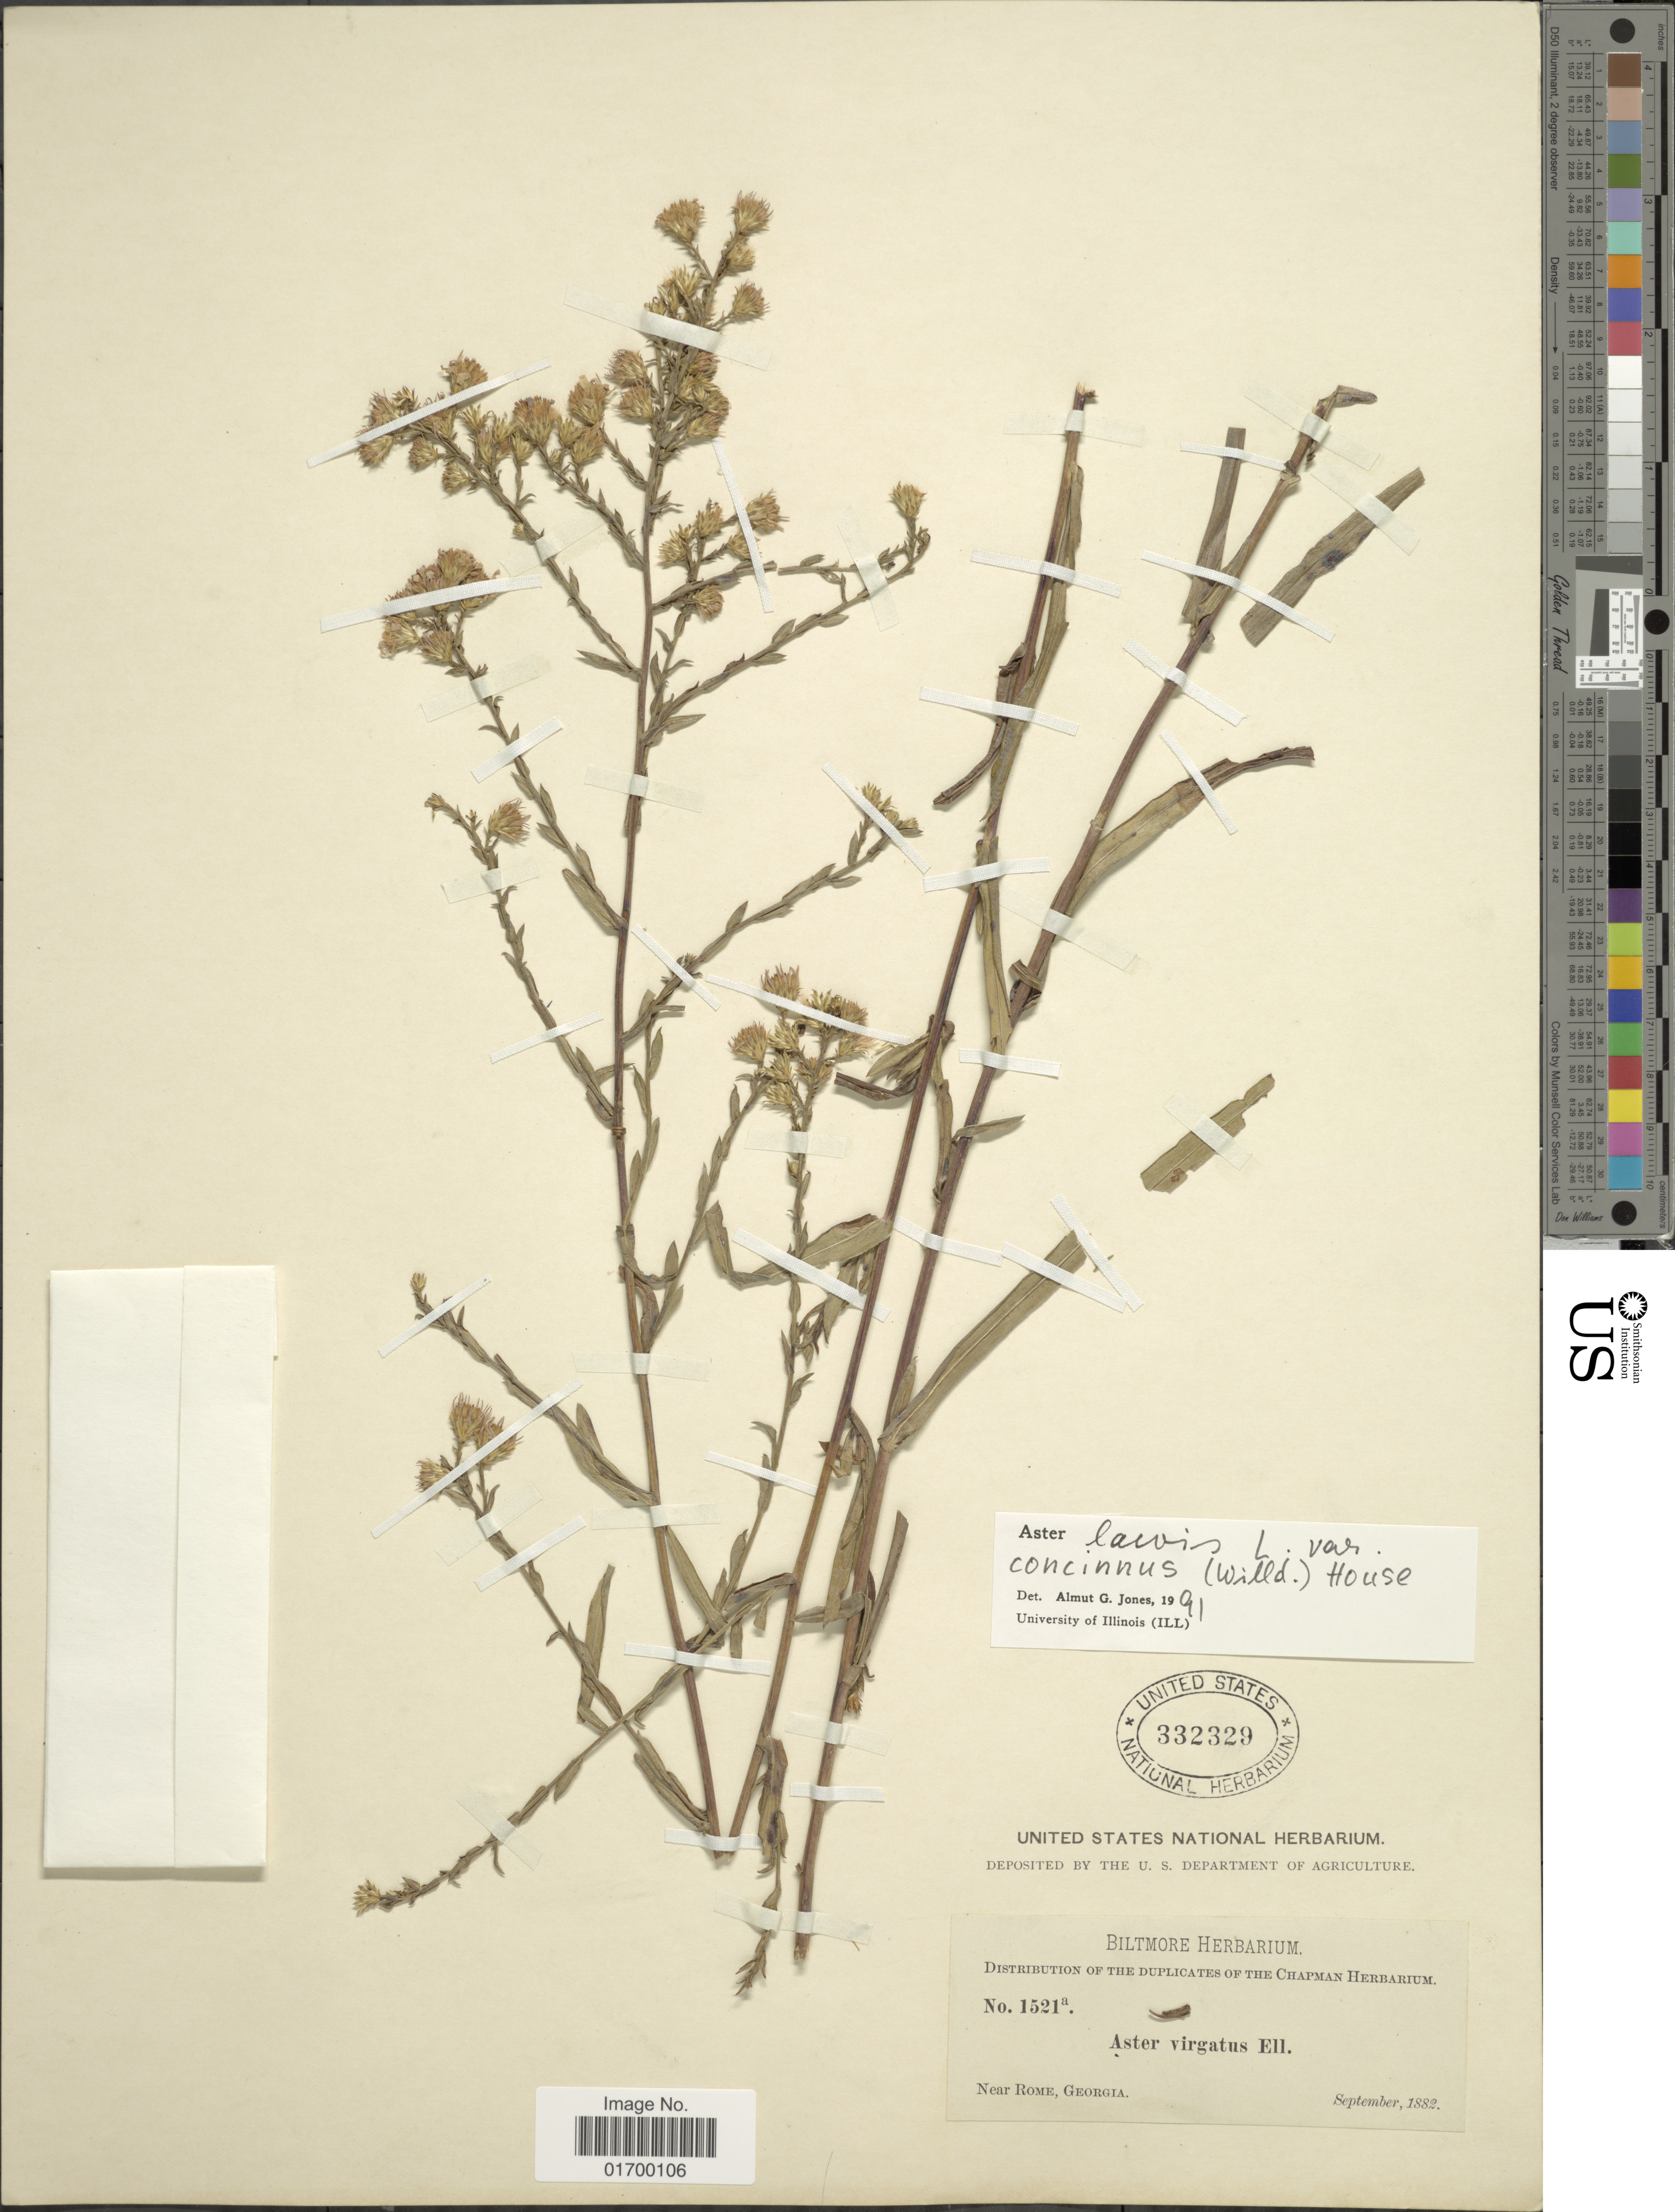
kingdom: Plantae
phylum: Tracheophyta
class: Magnoliopsida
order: Asterales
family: Asteraceae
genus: Symphyotrichum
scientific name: Symphyotrichum laeve var. concinnum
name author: (Willd.) G.L. Nesom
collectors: ex herb. Chapman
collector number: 1521a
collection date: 1882-09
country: United States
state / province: Georgia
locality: Near Rome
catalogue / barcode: US 332329